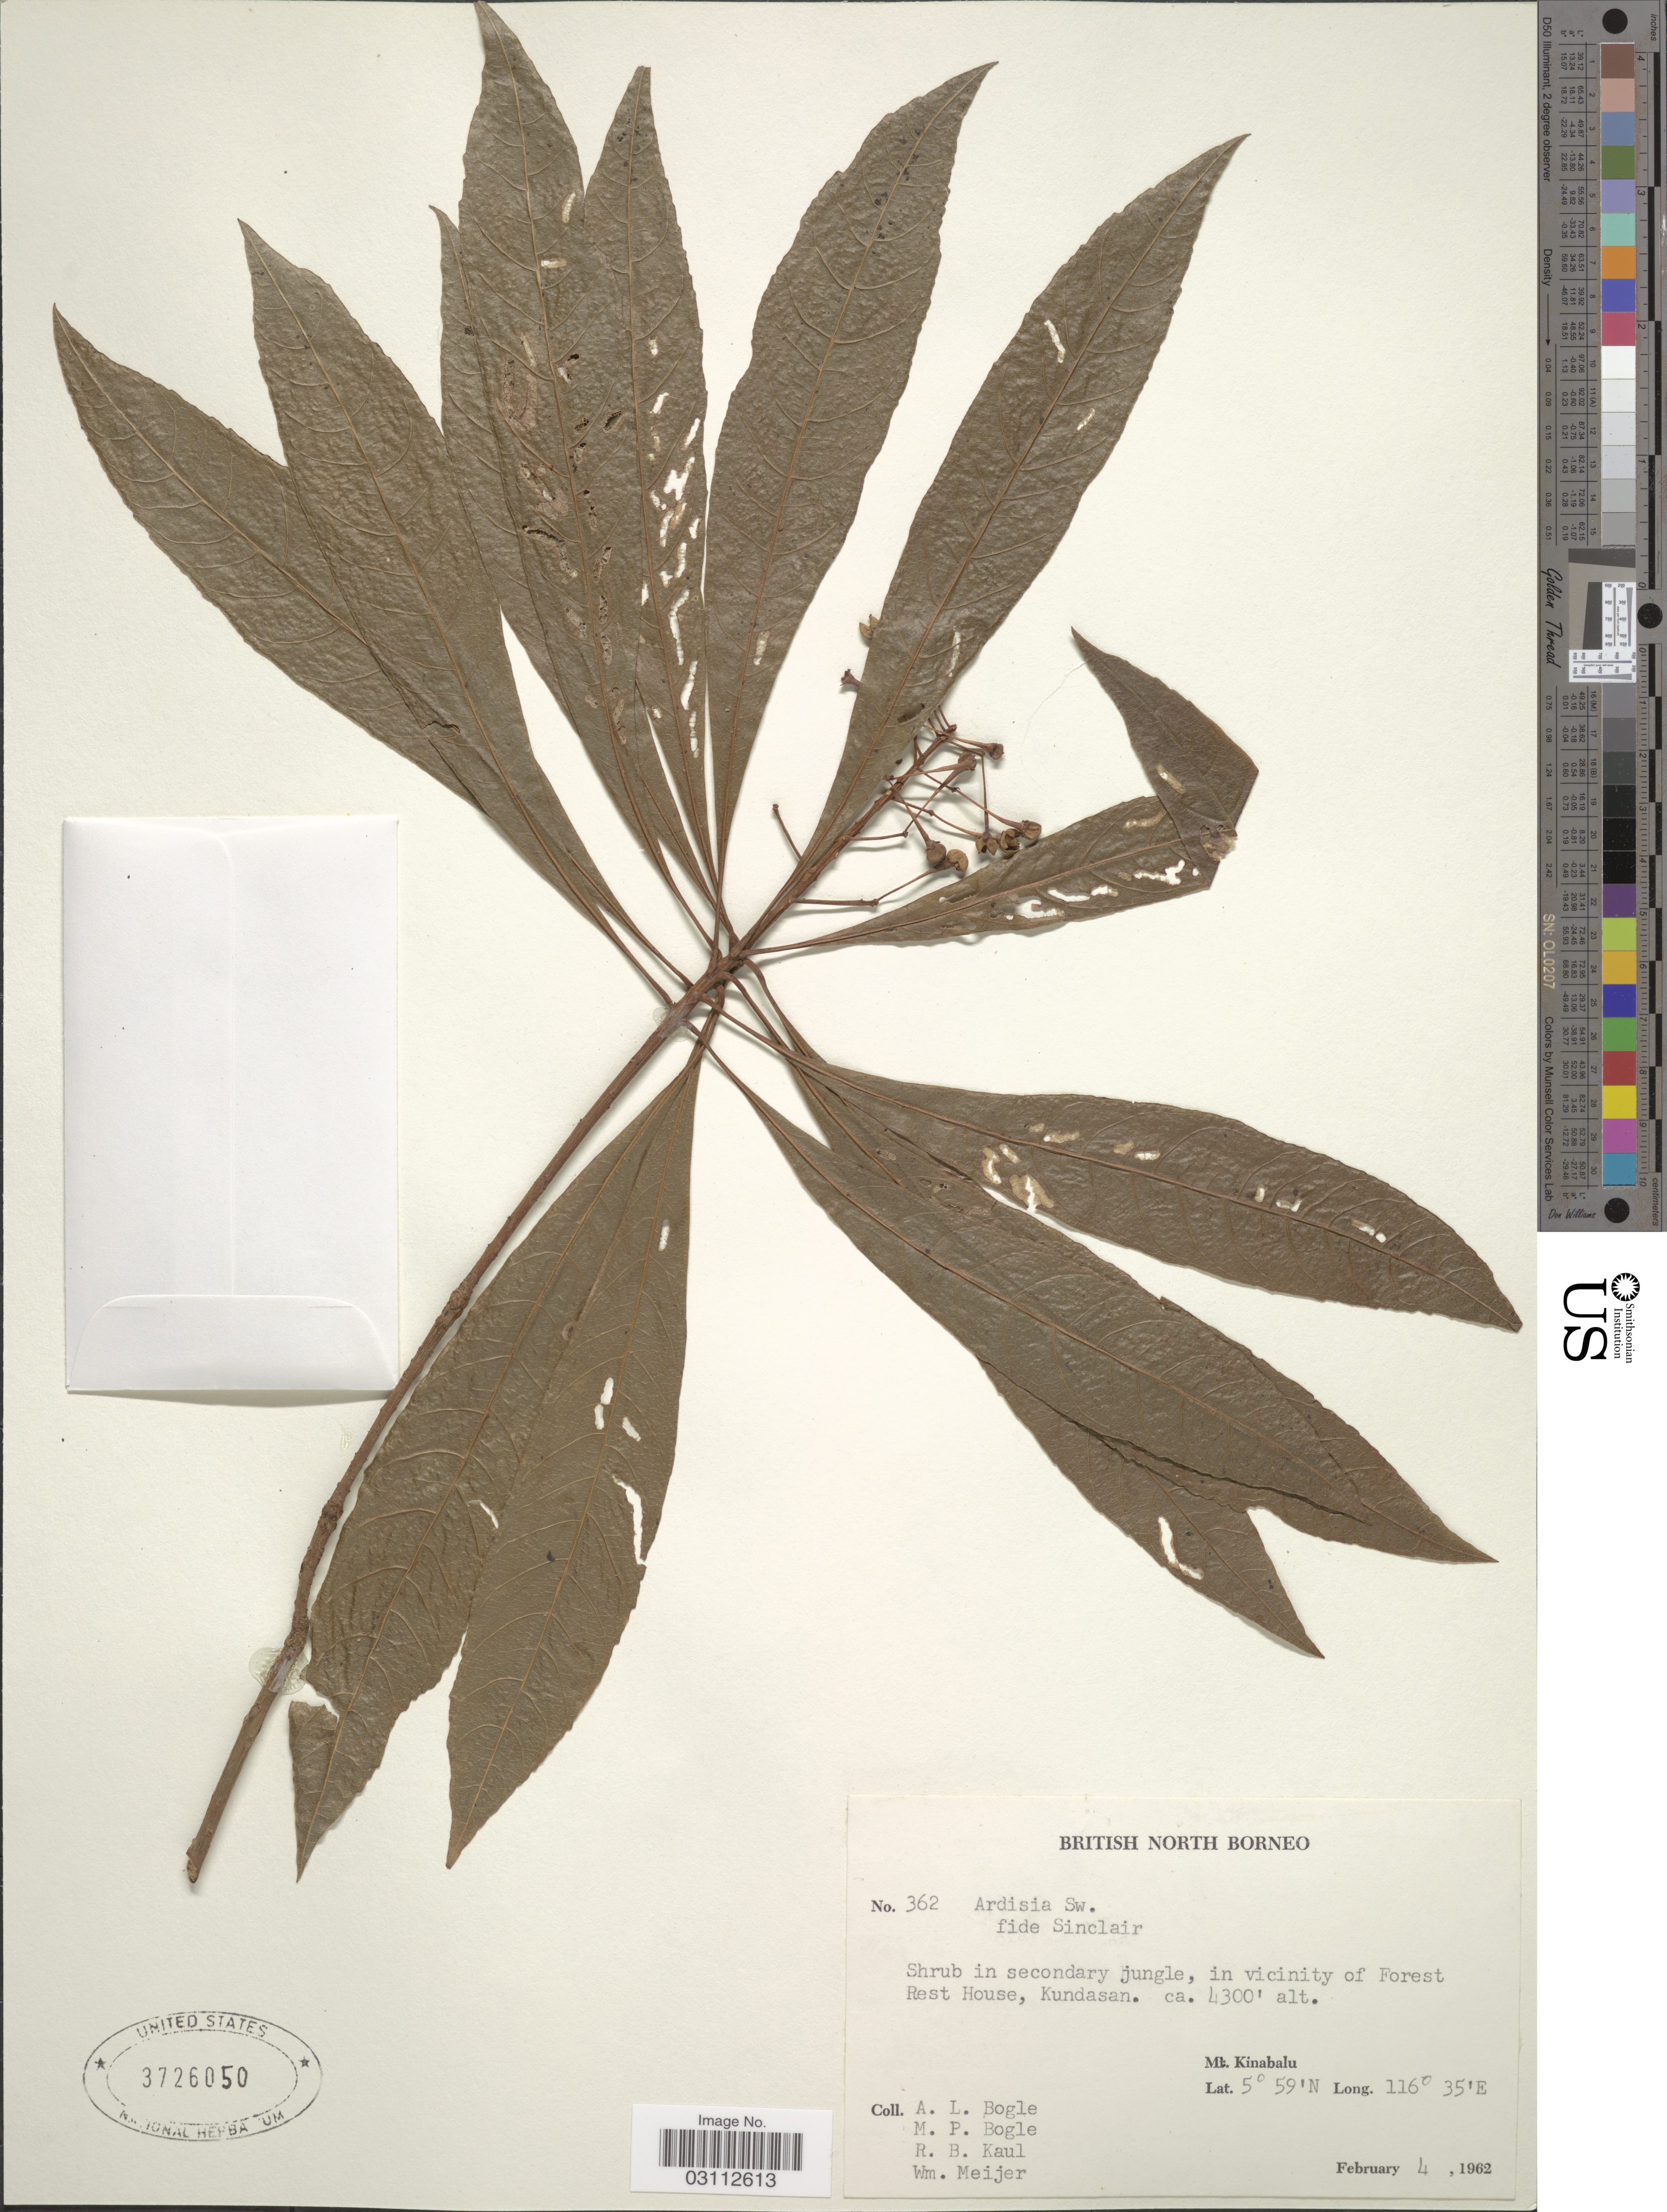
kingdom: Plantae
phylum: Tracheophyta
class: Magnoliopsida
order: Ericales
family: Primulaceae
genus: Ardisia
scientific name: Ardisia sp.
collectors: Bogle, A.L., M. Bogle, R. Kaul & W. Meijer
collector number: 362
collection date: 1962-02-04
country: Malaysia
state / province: Sabah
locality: British North Borneo, Shrub in secondary jungle, in vicinity of Forest Rest House, Kundasan. Mt. Kinabalu.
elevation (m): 1311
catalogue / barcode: US 3726050